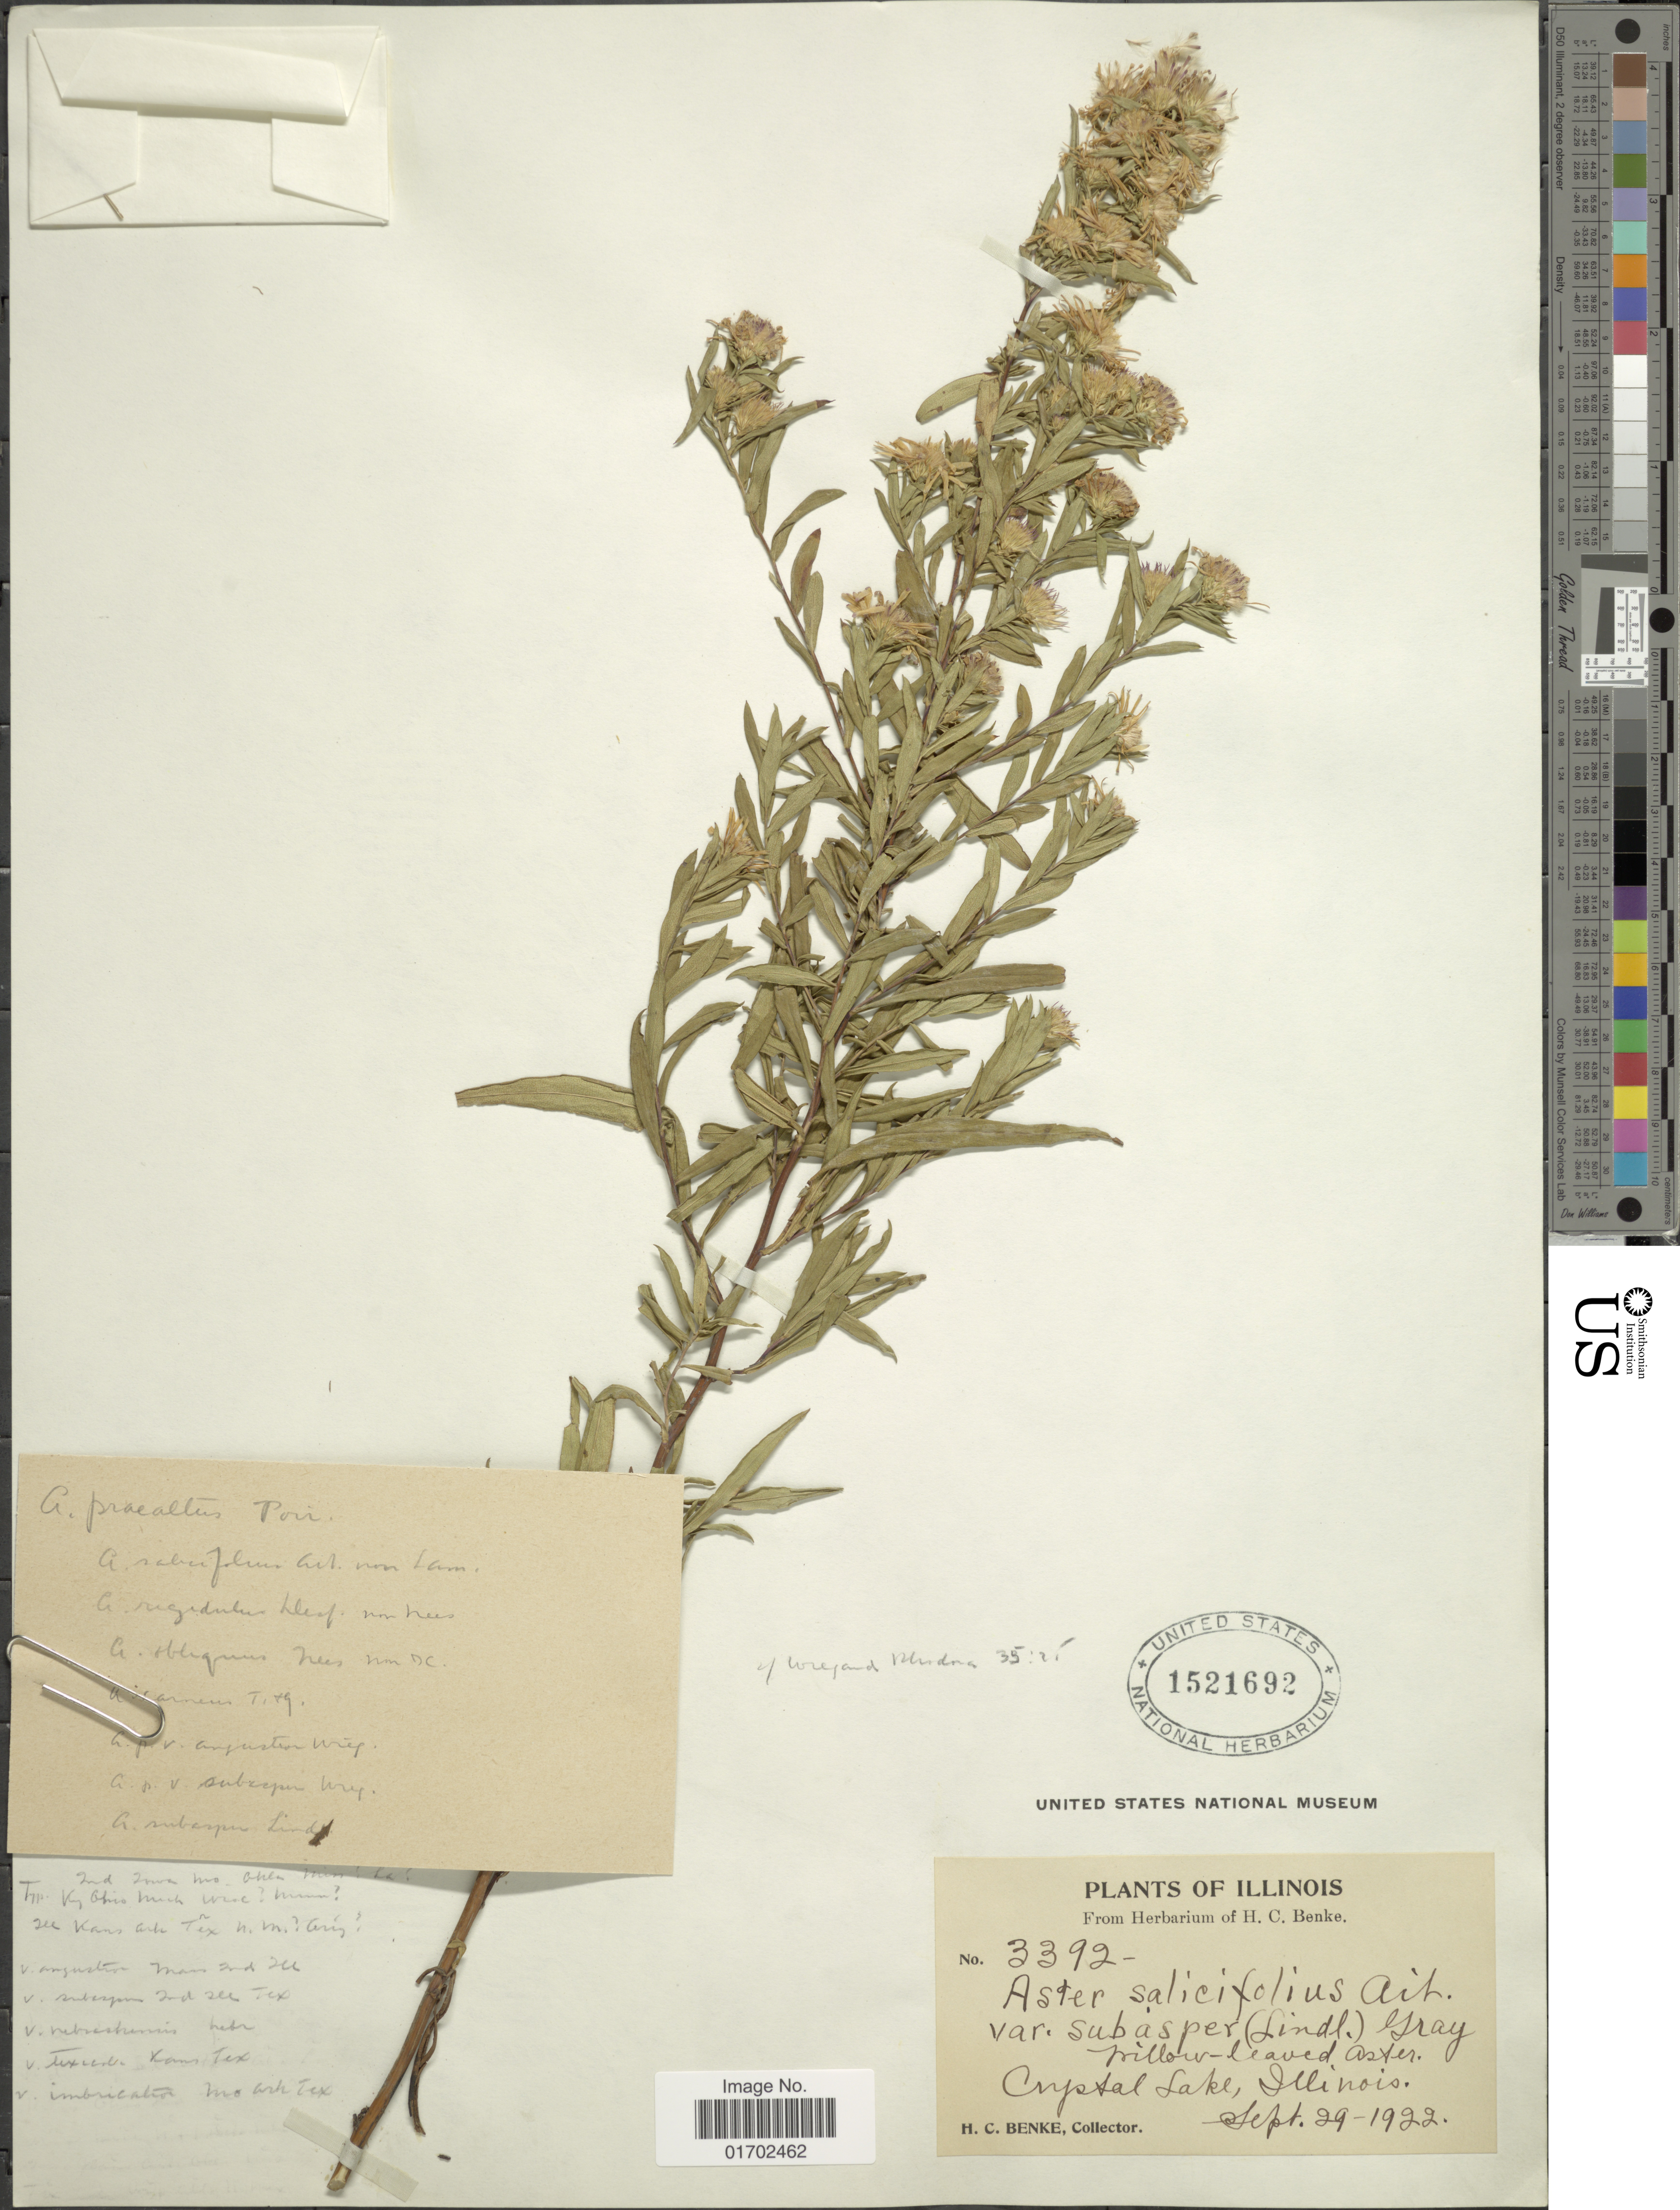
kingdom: Plantae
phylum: Tracheophyta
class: Magnoliopsida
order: Asterales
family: Asteraceae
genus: Symphyotrichum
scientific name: Symphyotrichum praealtum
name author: (Poir.) G.L. Nesom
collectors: H. Benke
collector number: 3392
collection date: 1922-09-29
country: United States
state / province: Illinois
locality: Crystal Lake.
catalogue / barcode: US 1521692